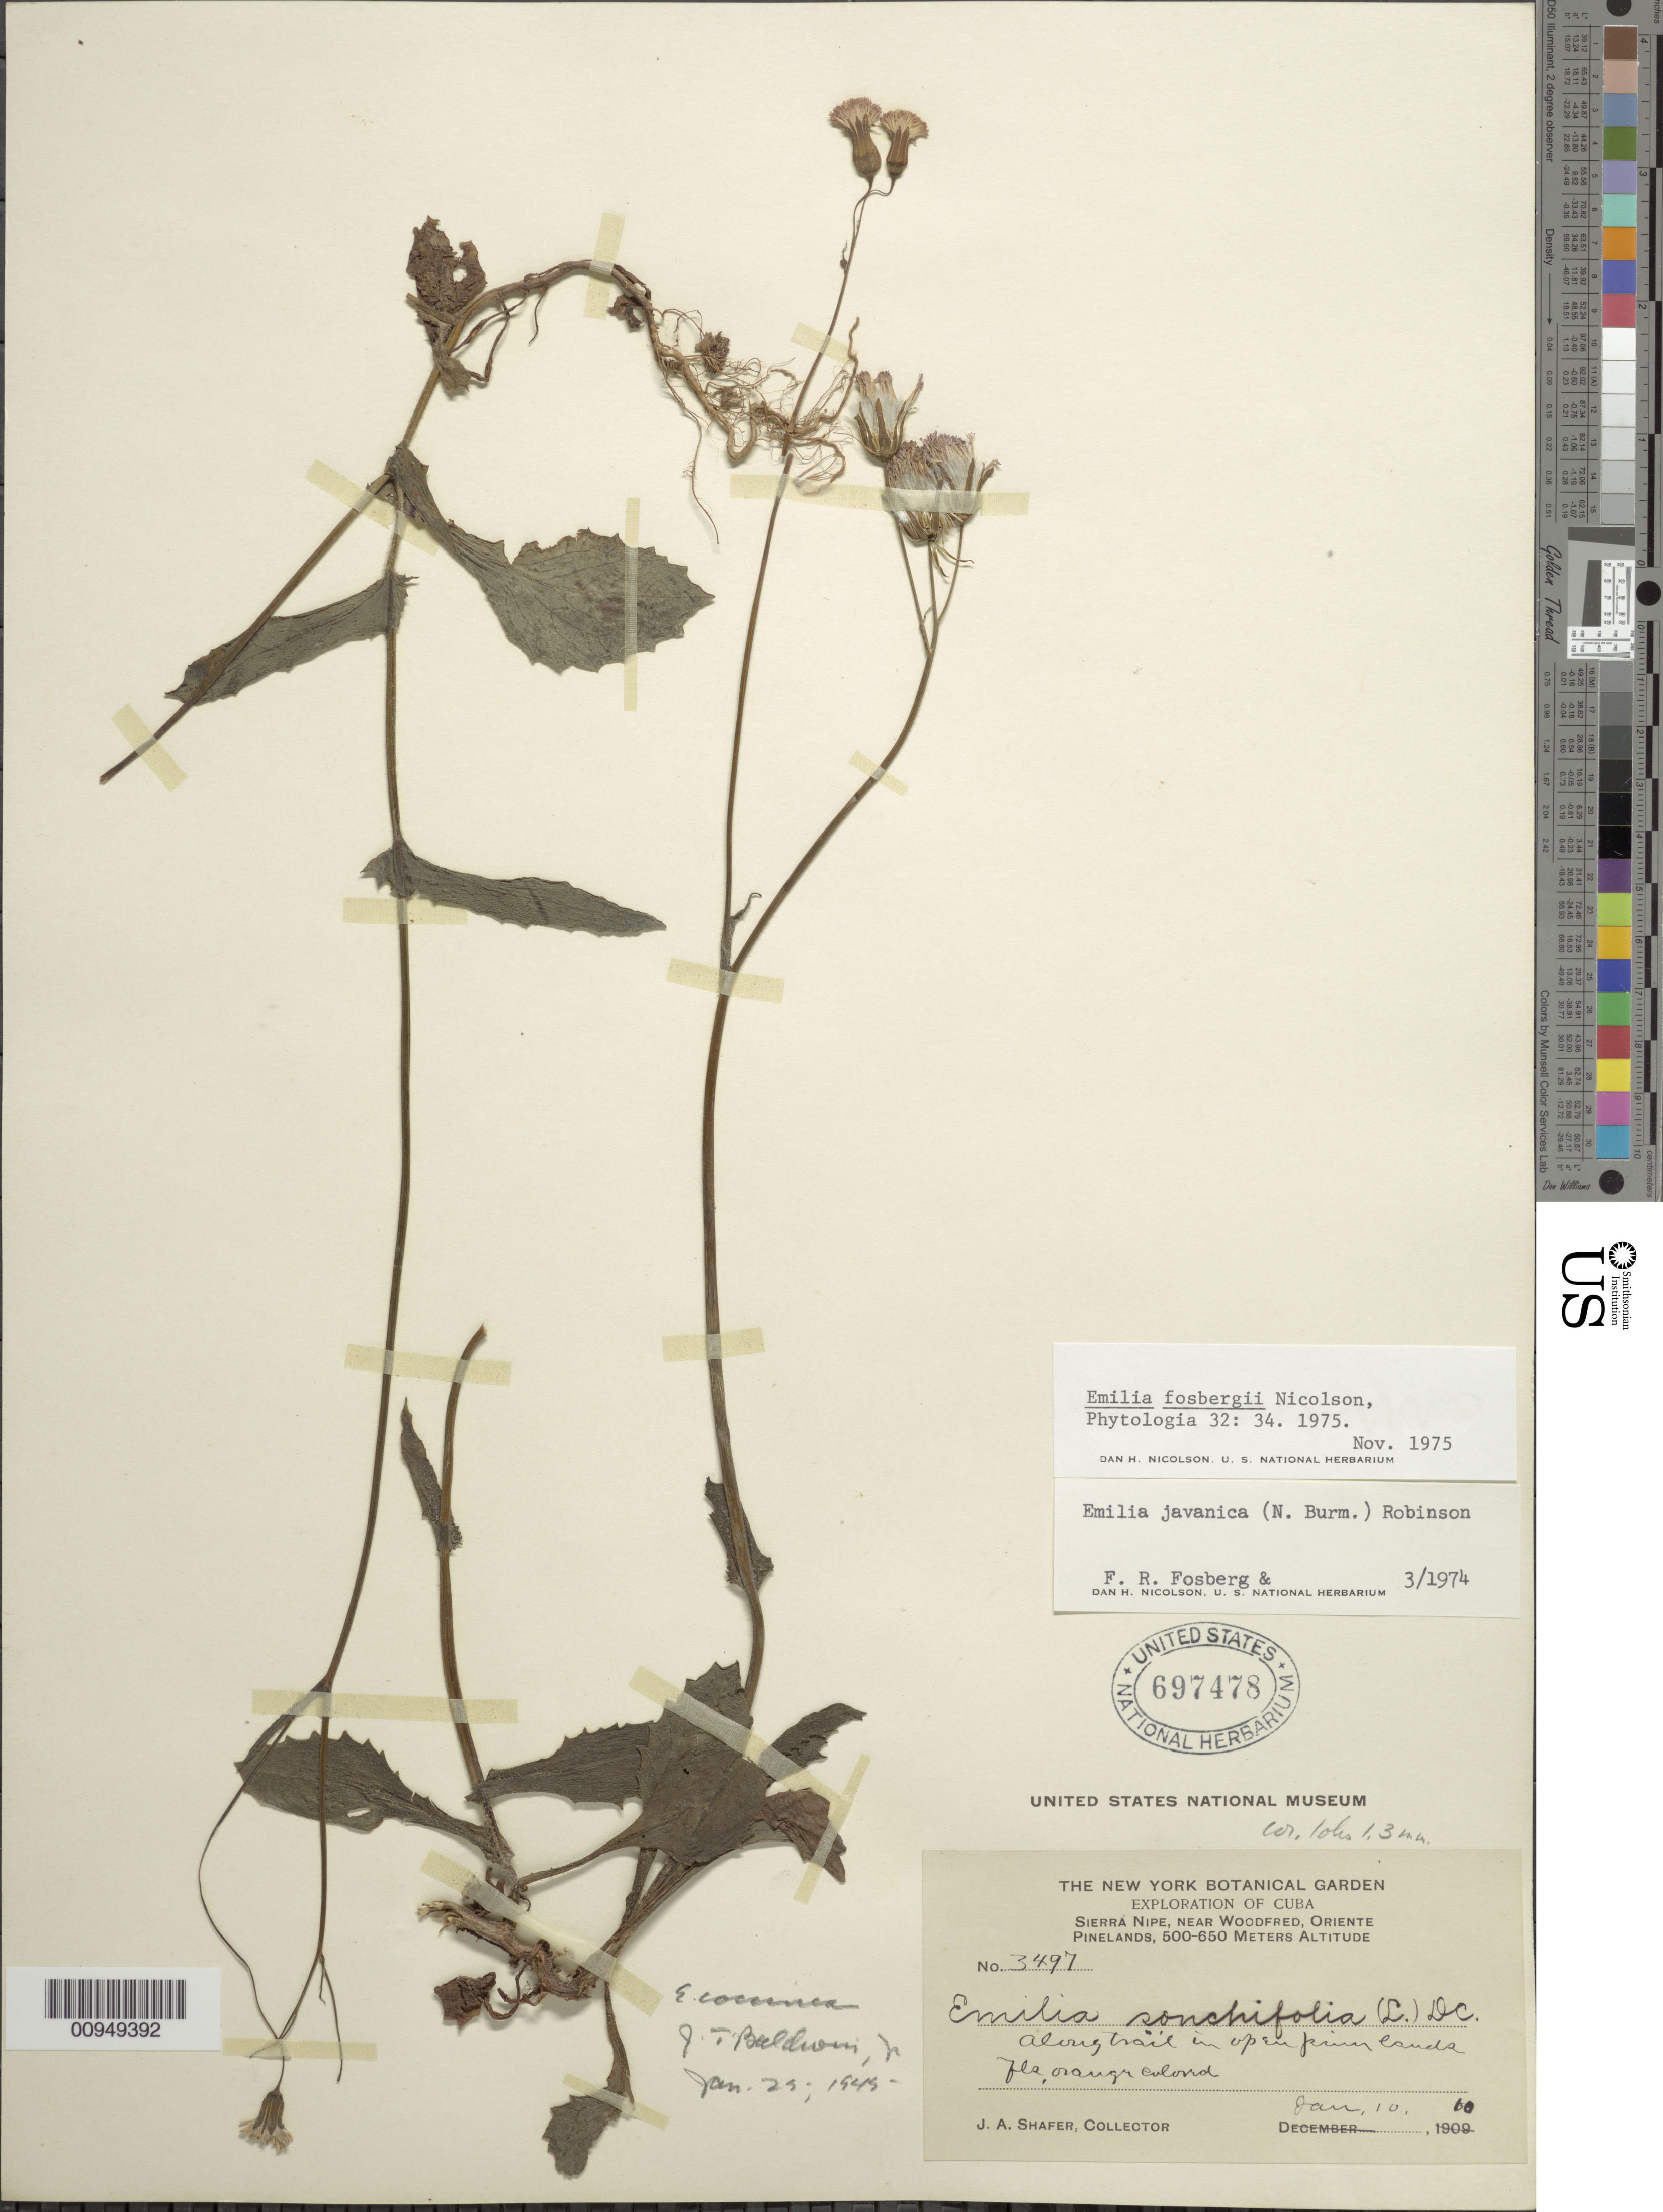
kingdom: Plantae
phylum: Tracheophyta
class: Magnoliopsida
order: Asterales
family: Asteraceae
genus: Emilia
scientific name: Emilia fosbergii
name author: Nicolson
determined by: Nicolson, Dan H.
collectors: J. A. Shafer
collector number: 3497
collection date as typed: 10 Jan 1960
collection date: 1960-01-10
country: Cuba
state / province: Holguín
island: Cuba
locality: Sierra Nipe, near Woodfred, Pinelands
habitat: Along trail in open pinelands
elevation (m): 500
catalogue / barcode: US 697478